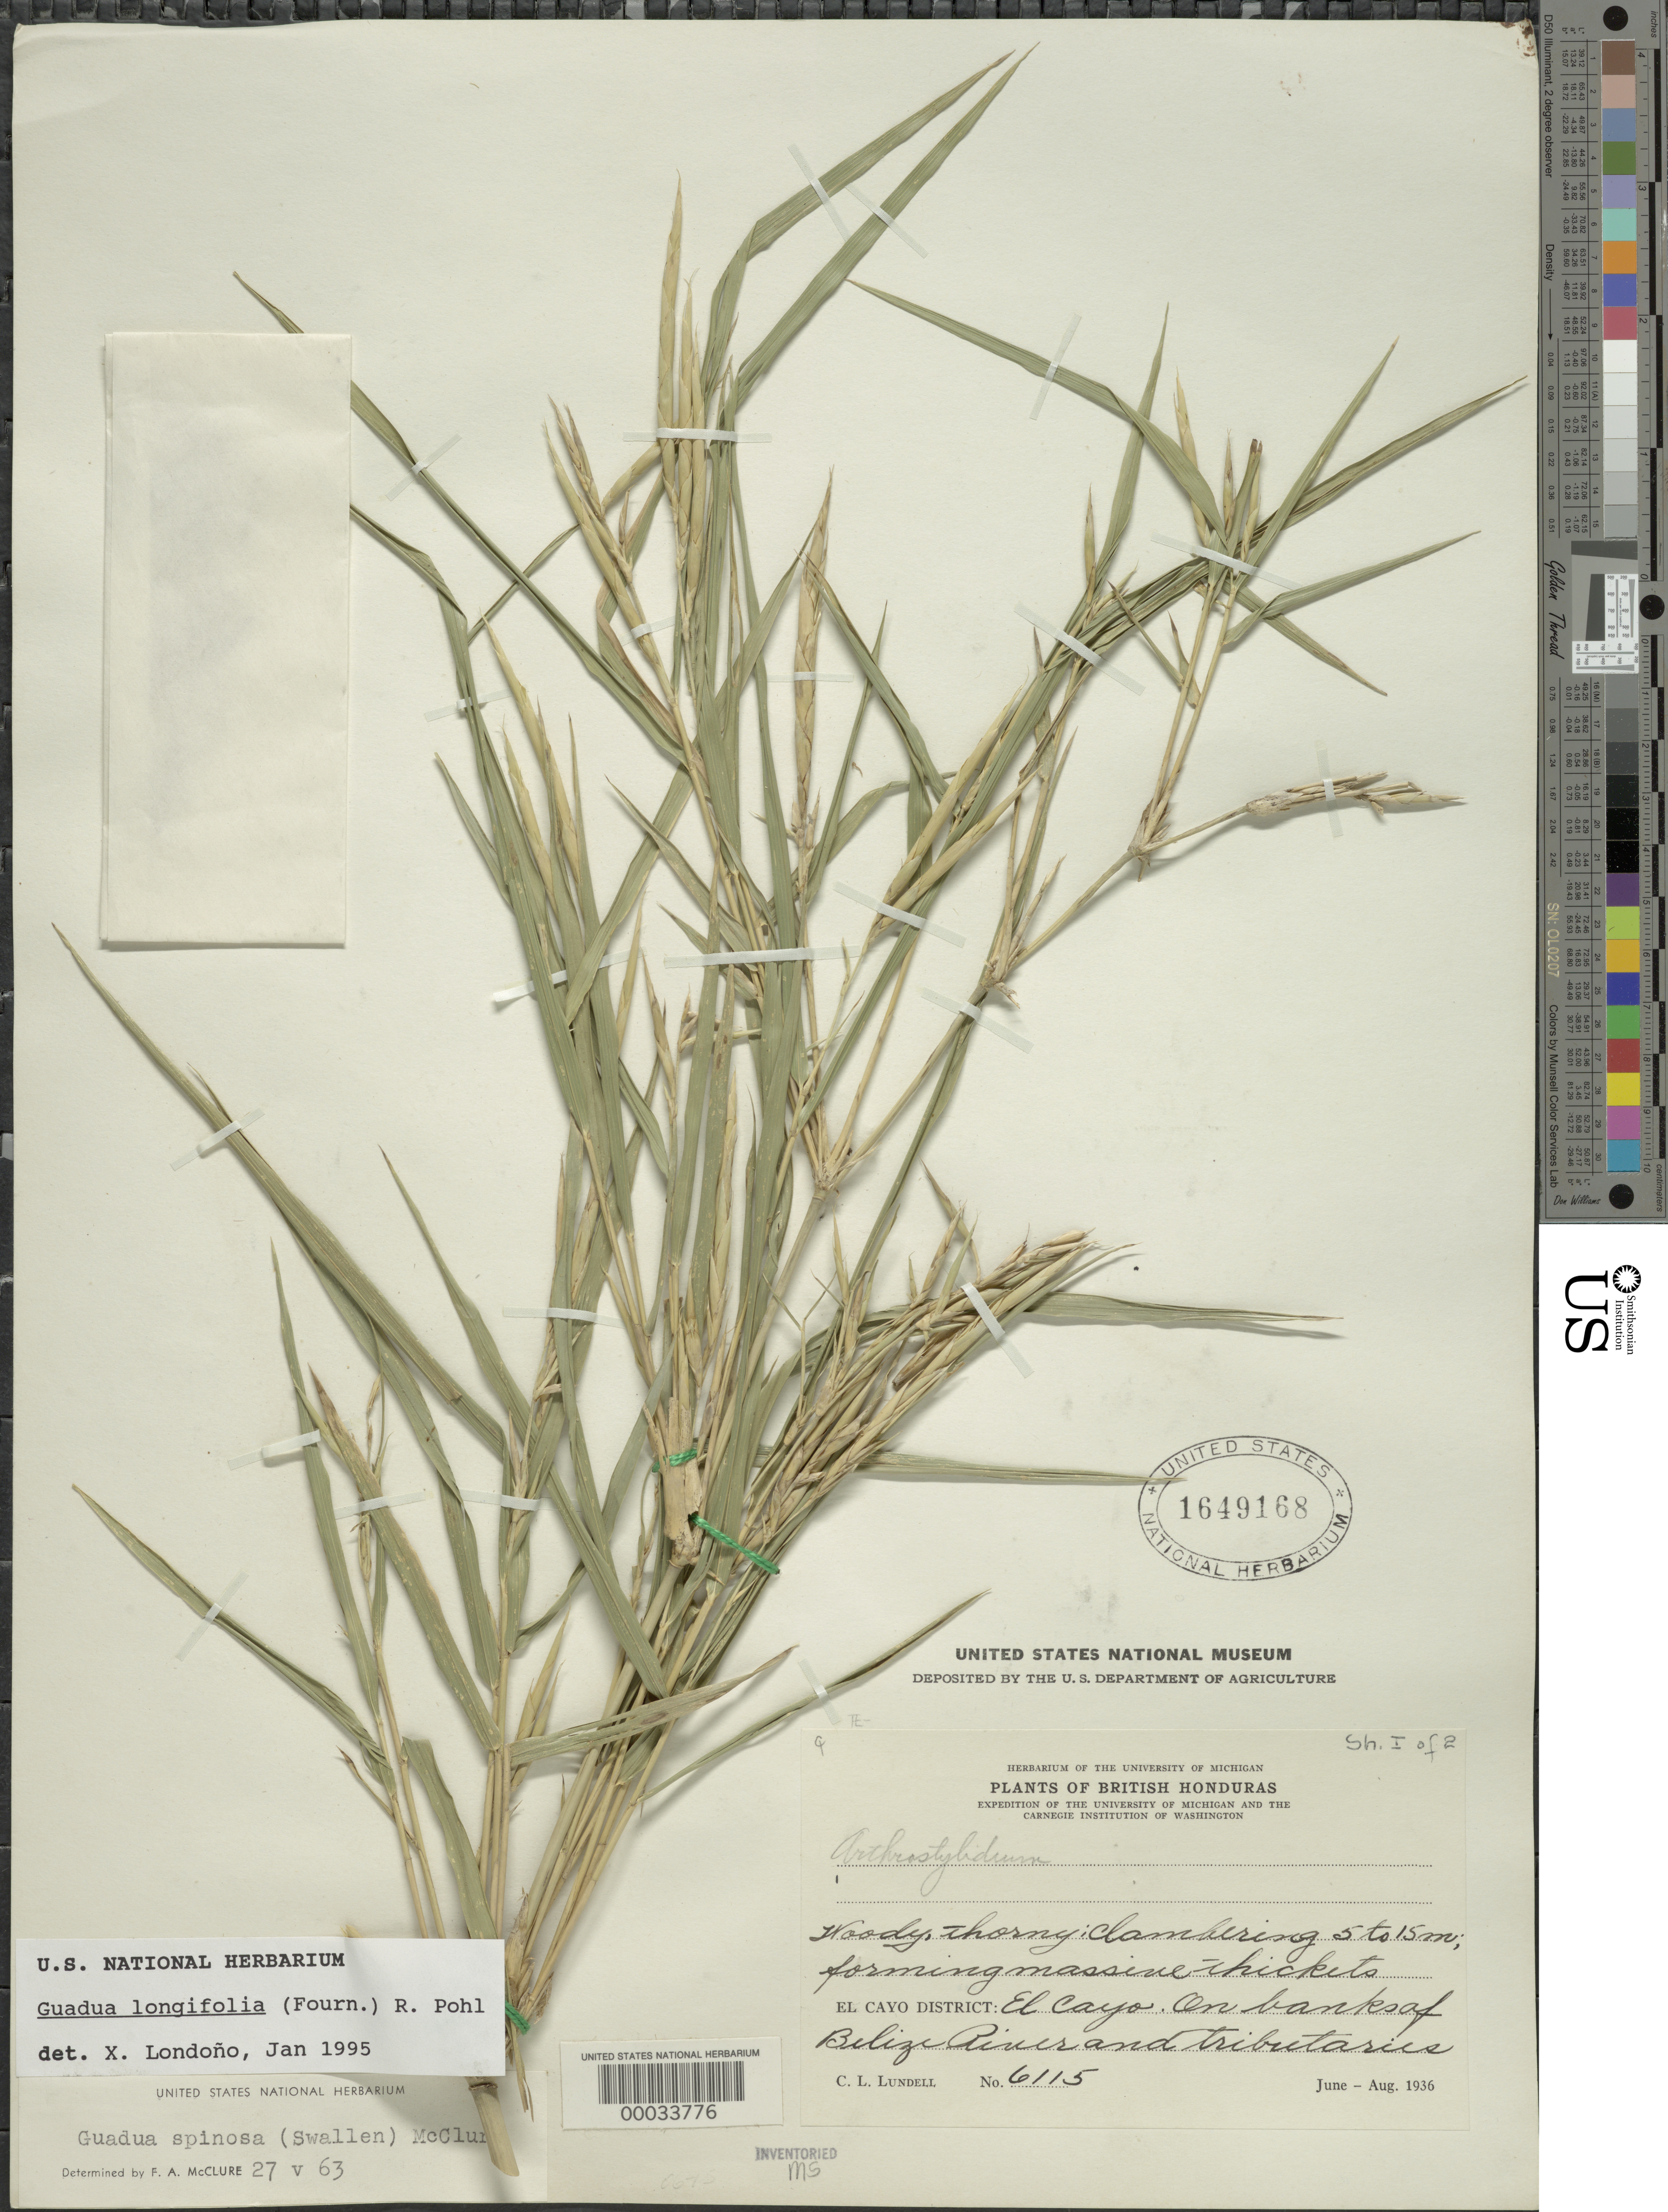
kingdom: Plantae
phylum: Tracheophyta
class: Liliopsida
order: Poales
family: Poaceae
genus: Guadua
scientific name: Guadua longifolia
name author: (E. Fourn.) R.W. Pohl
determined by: Londoño, X., (TULV), Jardin Botanico "Juan Maria Cespedes"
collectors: C. L. Lundell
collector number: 6115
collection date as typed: Jun 1936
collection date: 1936-06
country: Honduras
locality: El cayo, belize river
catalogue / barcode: US 1649168